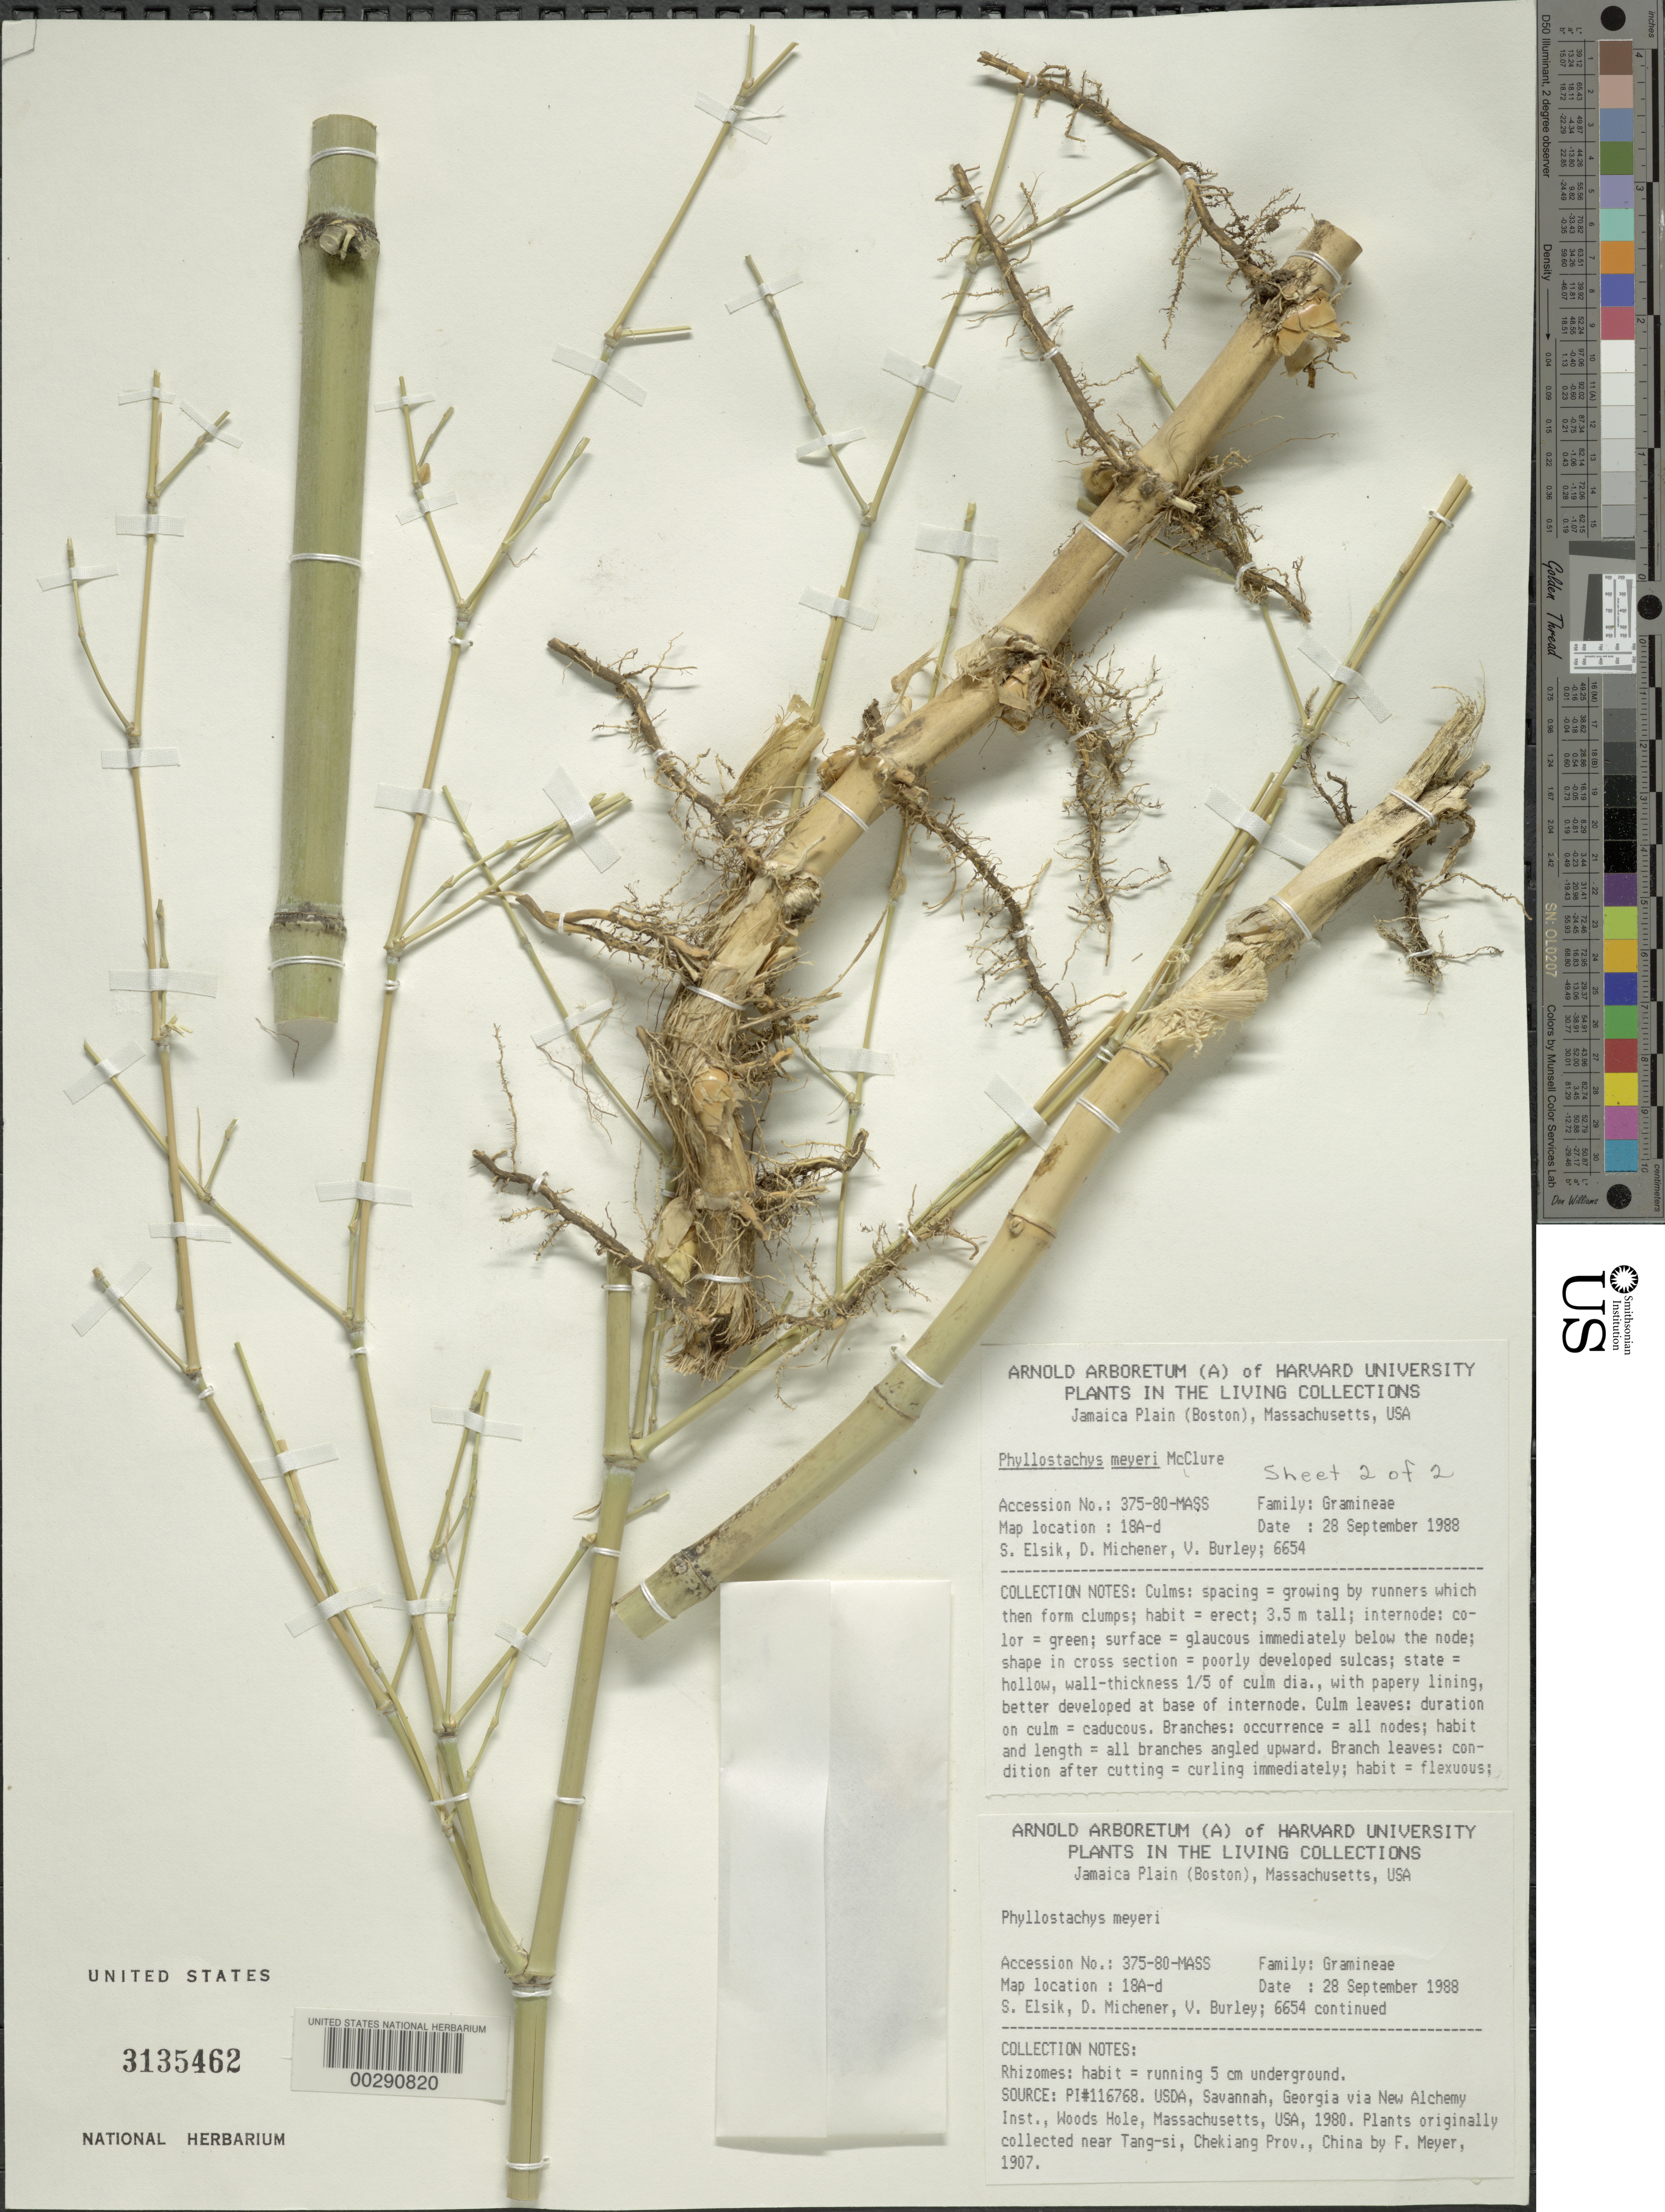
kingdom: Plantae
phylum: Tracheophyta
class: Liliopsida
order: Poales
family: Poaceae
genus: Phyllostachys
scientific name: Phyllostachys meyeri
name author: McClure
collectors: S. Elsik, D. Michener & V. Burley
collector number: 6654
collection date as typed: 28 Sep 1988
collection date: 1988-09-28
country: United States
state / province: Florida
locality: Southern Florida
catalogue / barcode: US 3135462